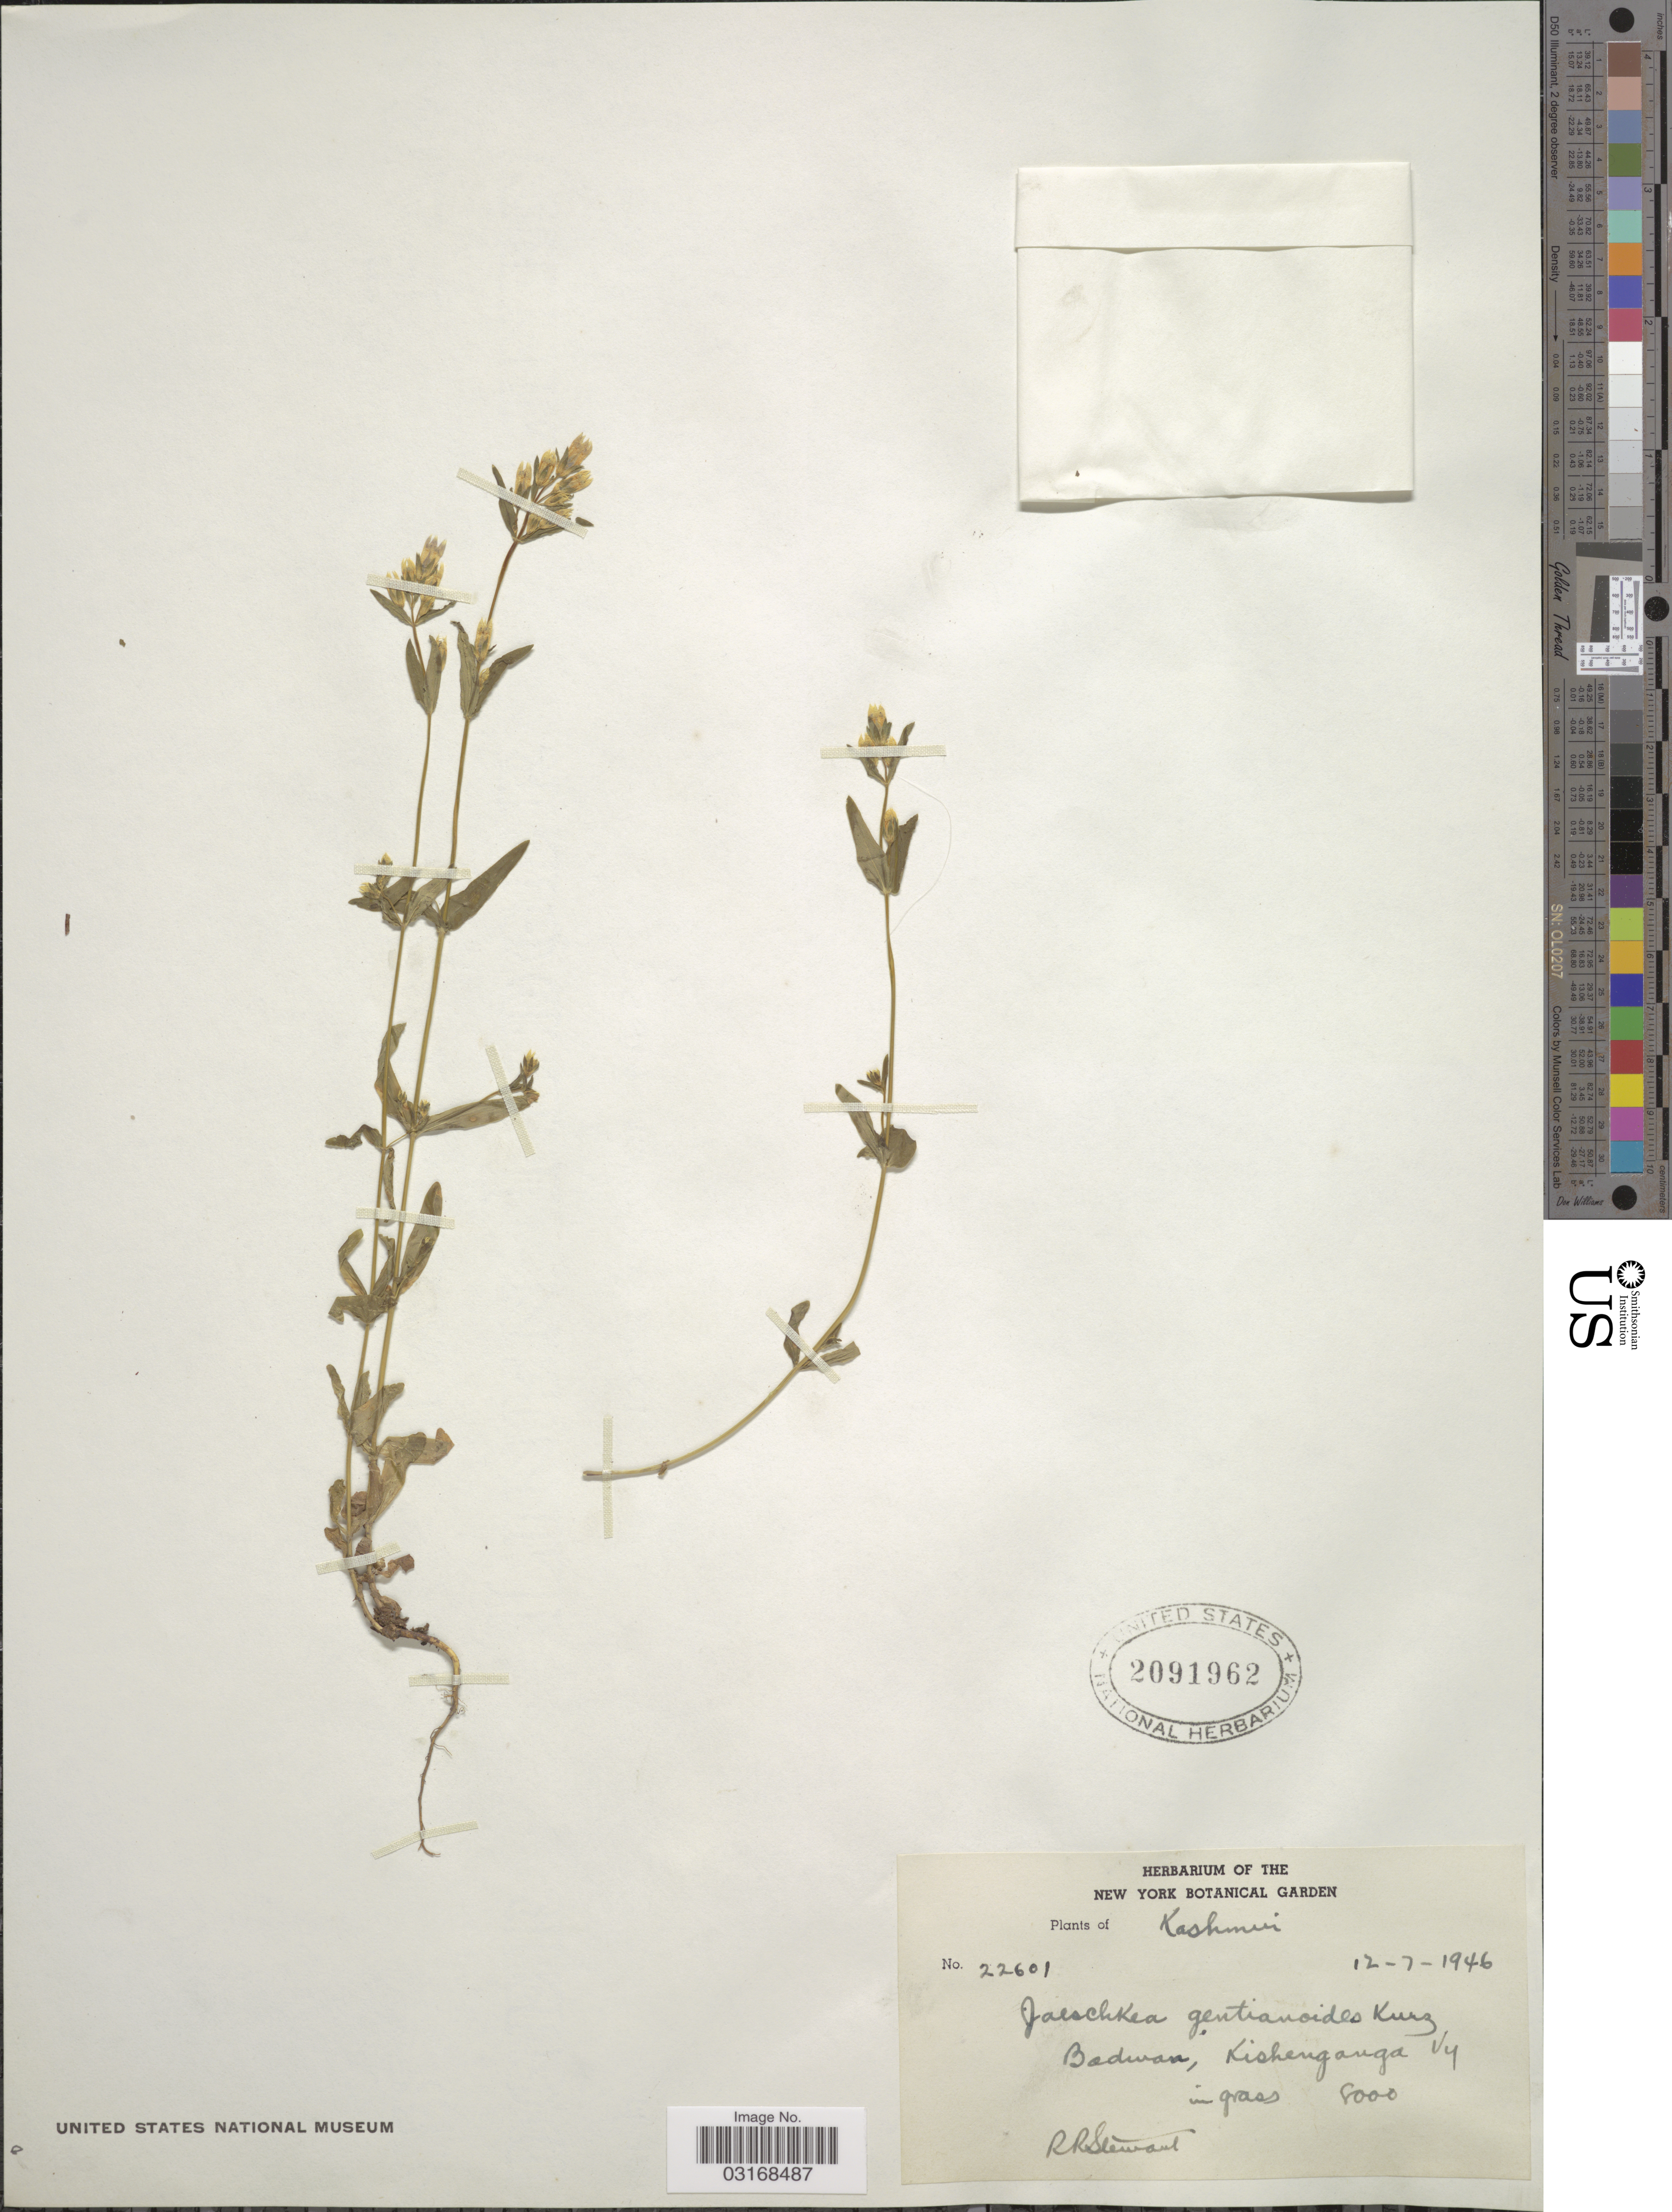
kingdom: Plantae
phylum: Tracheophyta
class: Magnoliopsida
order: Gentianales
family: Gentianaceae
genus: Jaeschkea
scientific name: Jaeschkea gentianoides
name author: Kurz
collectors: R. Stewart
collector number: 22601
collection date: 1946-07-12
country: India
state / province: Jammu and Kashmir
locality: Kashmir. Badwar, Kishenganga Vy.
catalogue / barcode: US 2091962